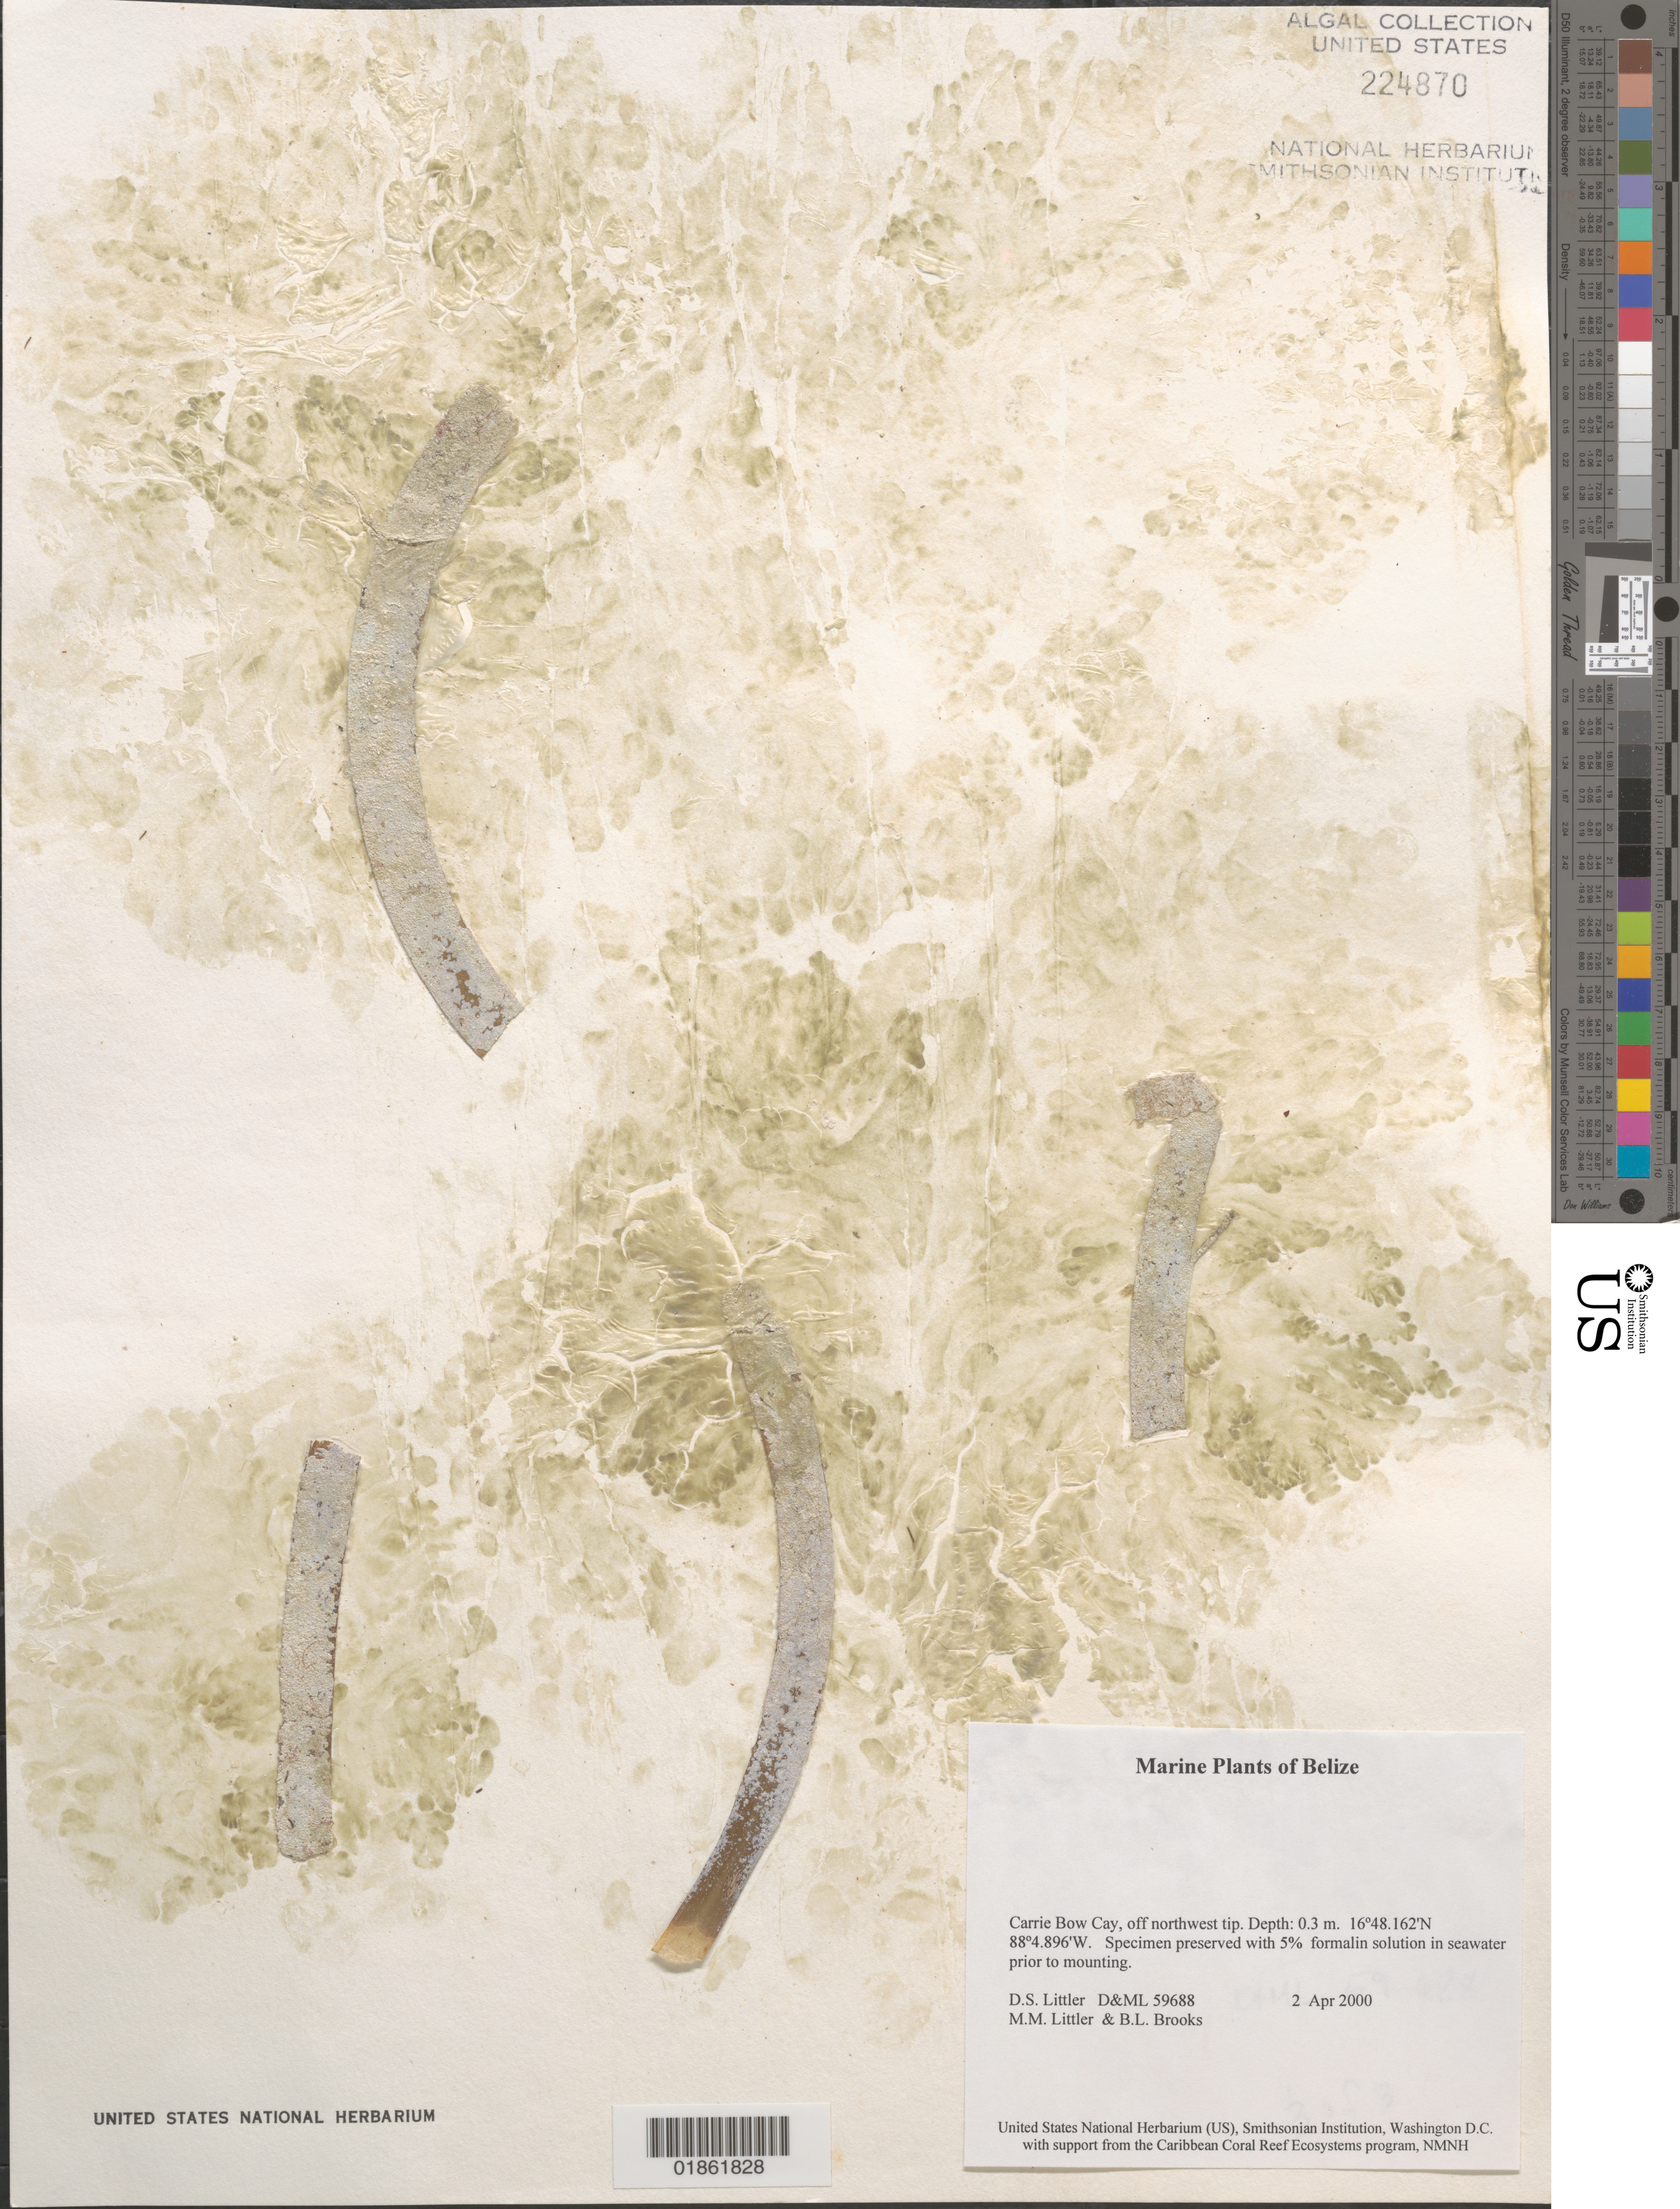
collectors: D. S. Littler & M. M. Littler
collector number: D&ML 59688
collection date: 2000-04-02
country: Belize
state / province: Stann Creek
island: Carrie Bow Cay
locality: Carrie Bow Cay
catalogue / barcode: US 224870